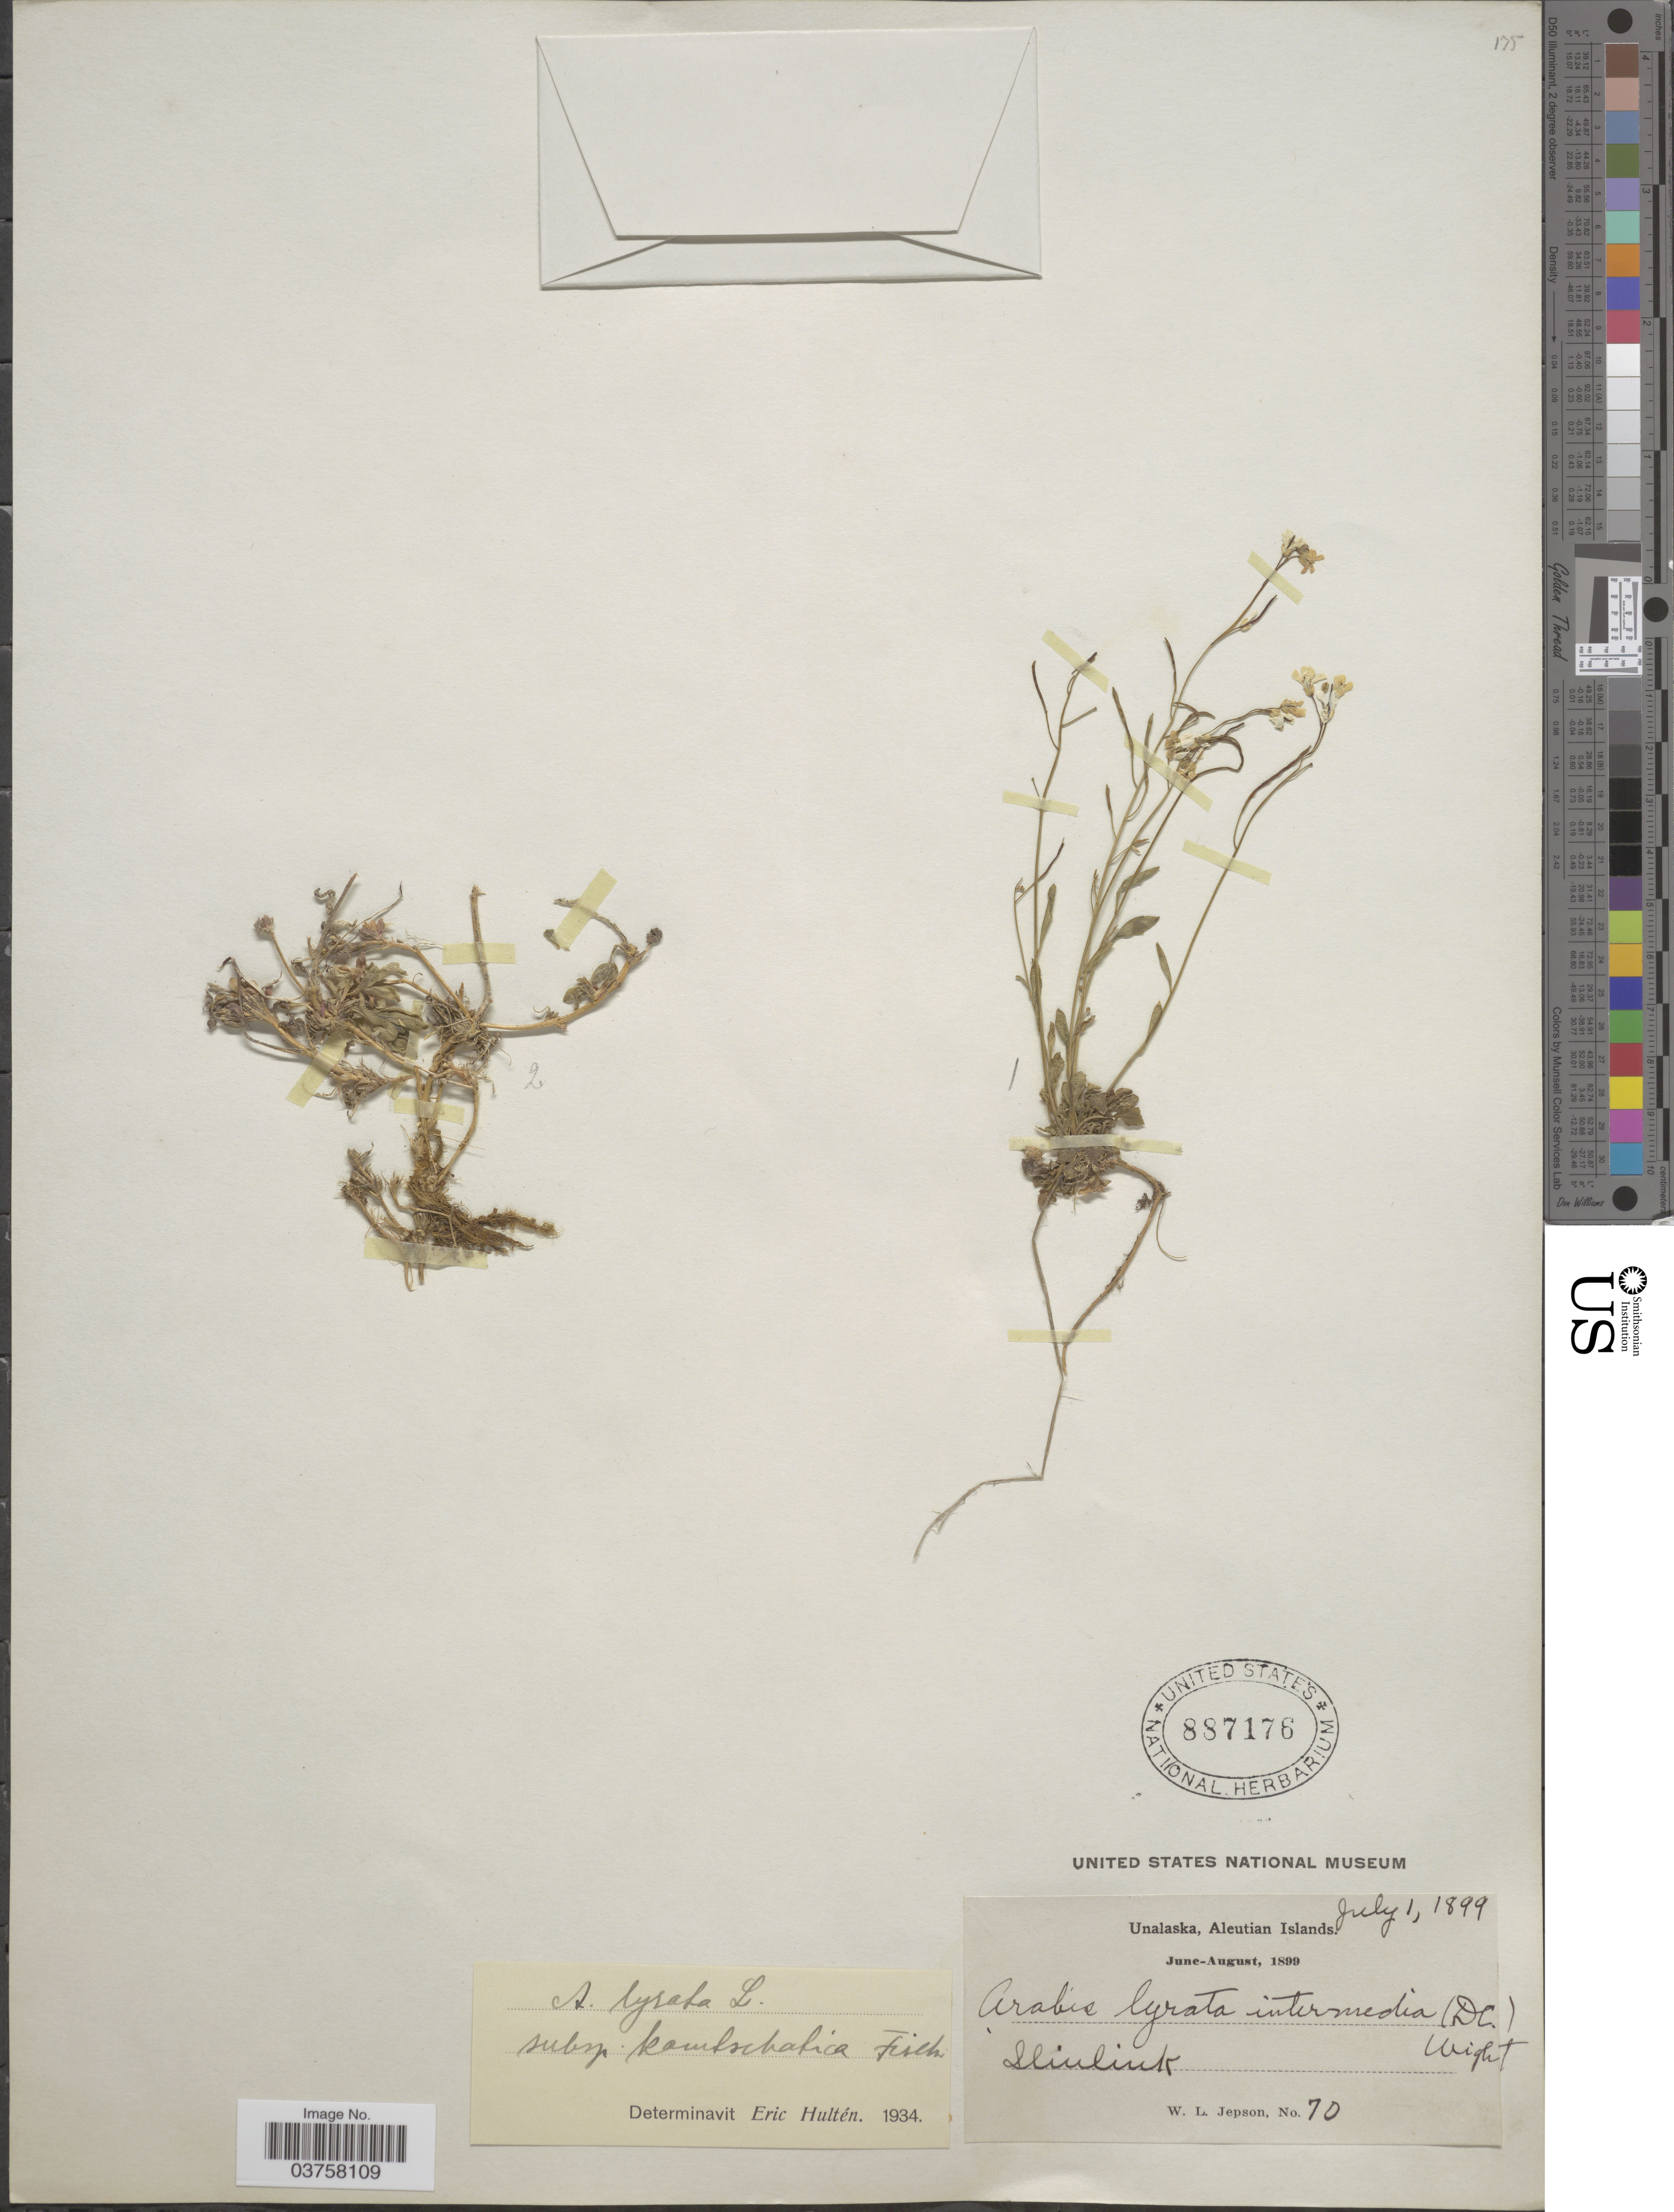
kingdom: Plantae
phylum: Tracheophyta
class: Magnoliopsida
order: Brassicales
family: Brassicaceae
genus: Arabis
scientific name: Arabis lyrata var. kamchatica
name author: Fisch. ex DC.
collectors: W. L. Jepson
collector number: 70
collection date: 1899-07-01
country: United States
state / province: Alaska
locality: Unalaska, Aleutian Islands. Iliuliuk.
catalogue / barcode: US 887176